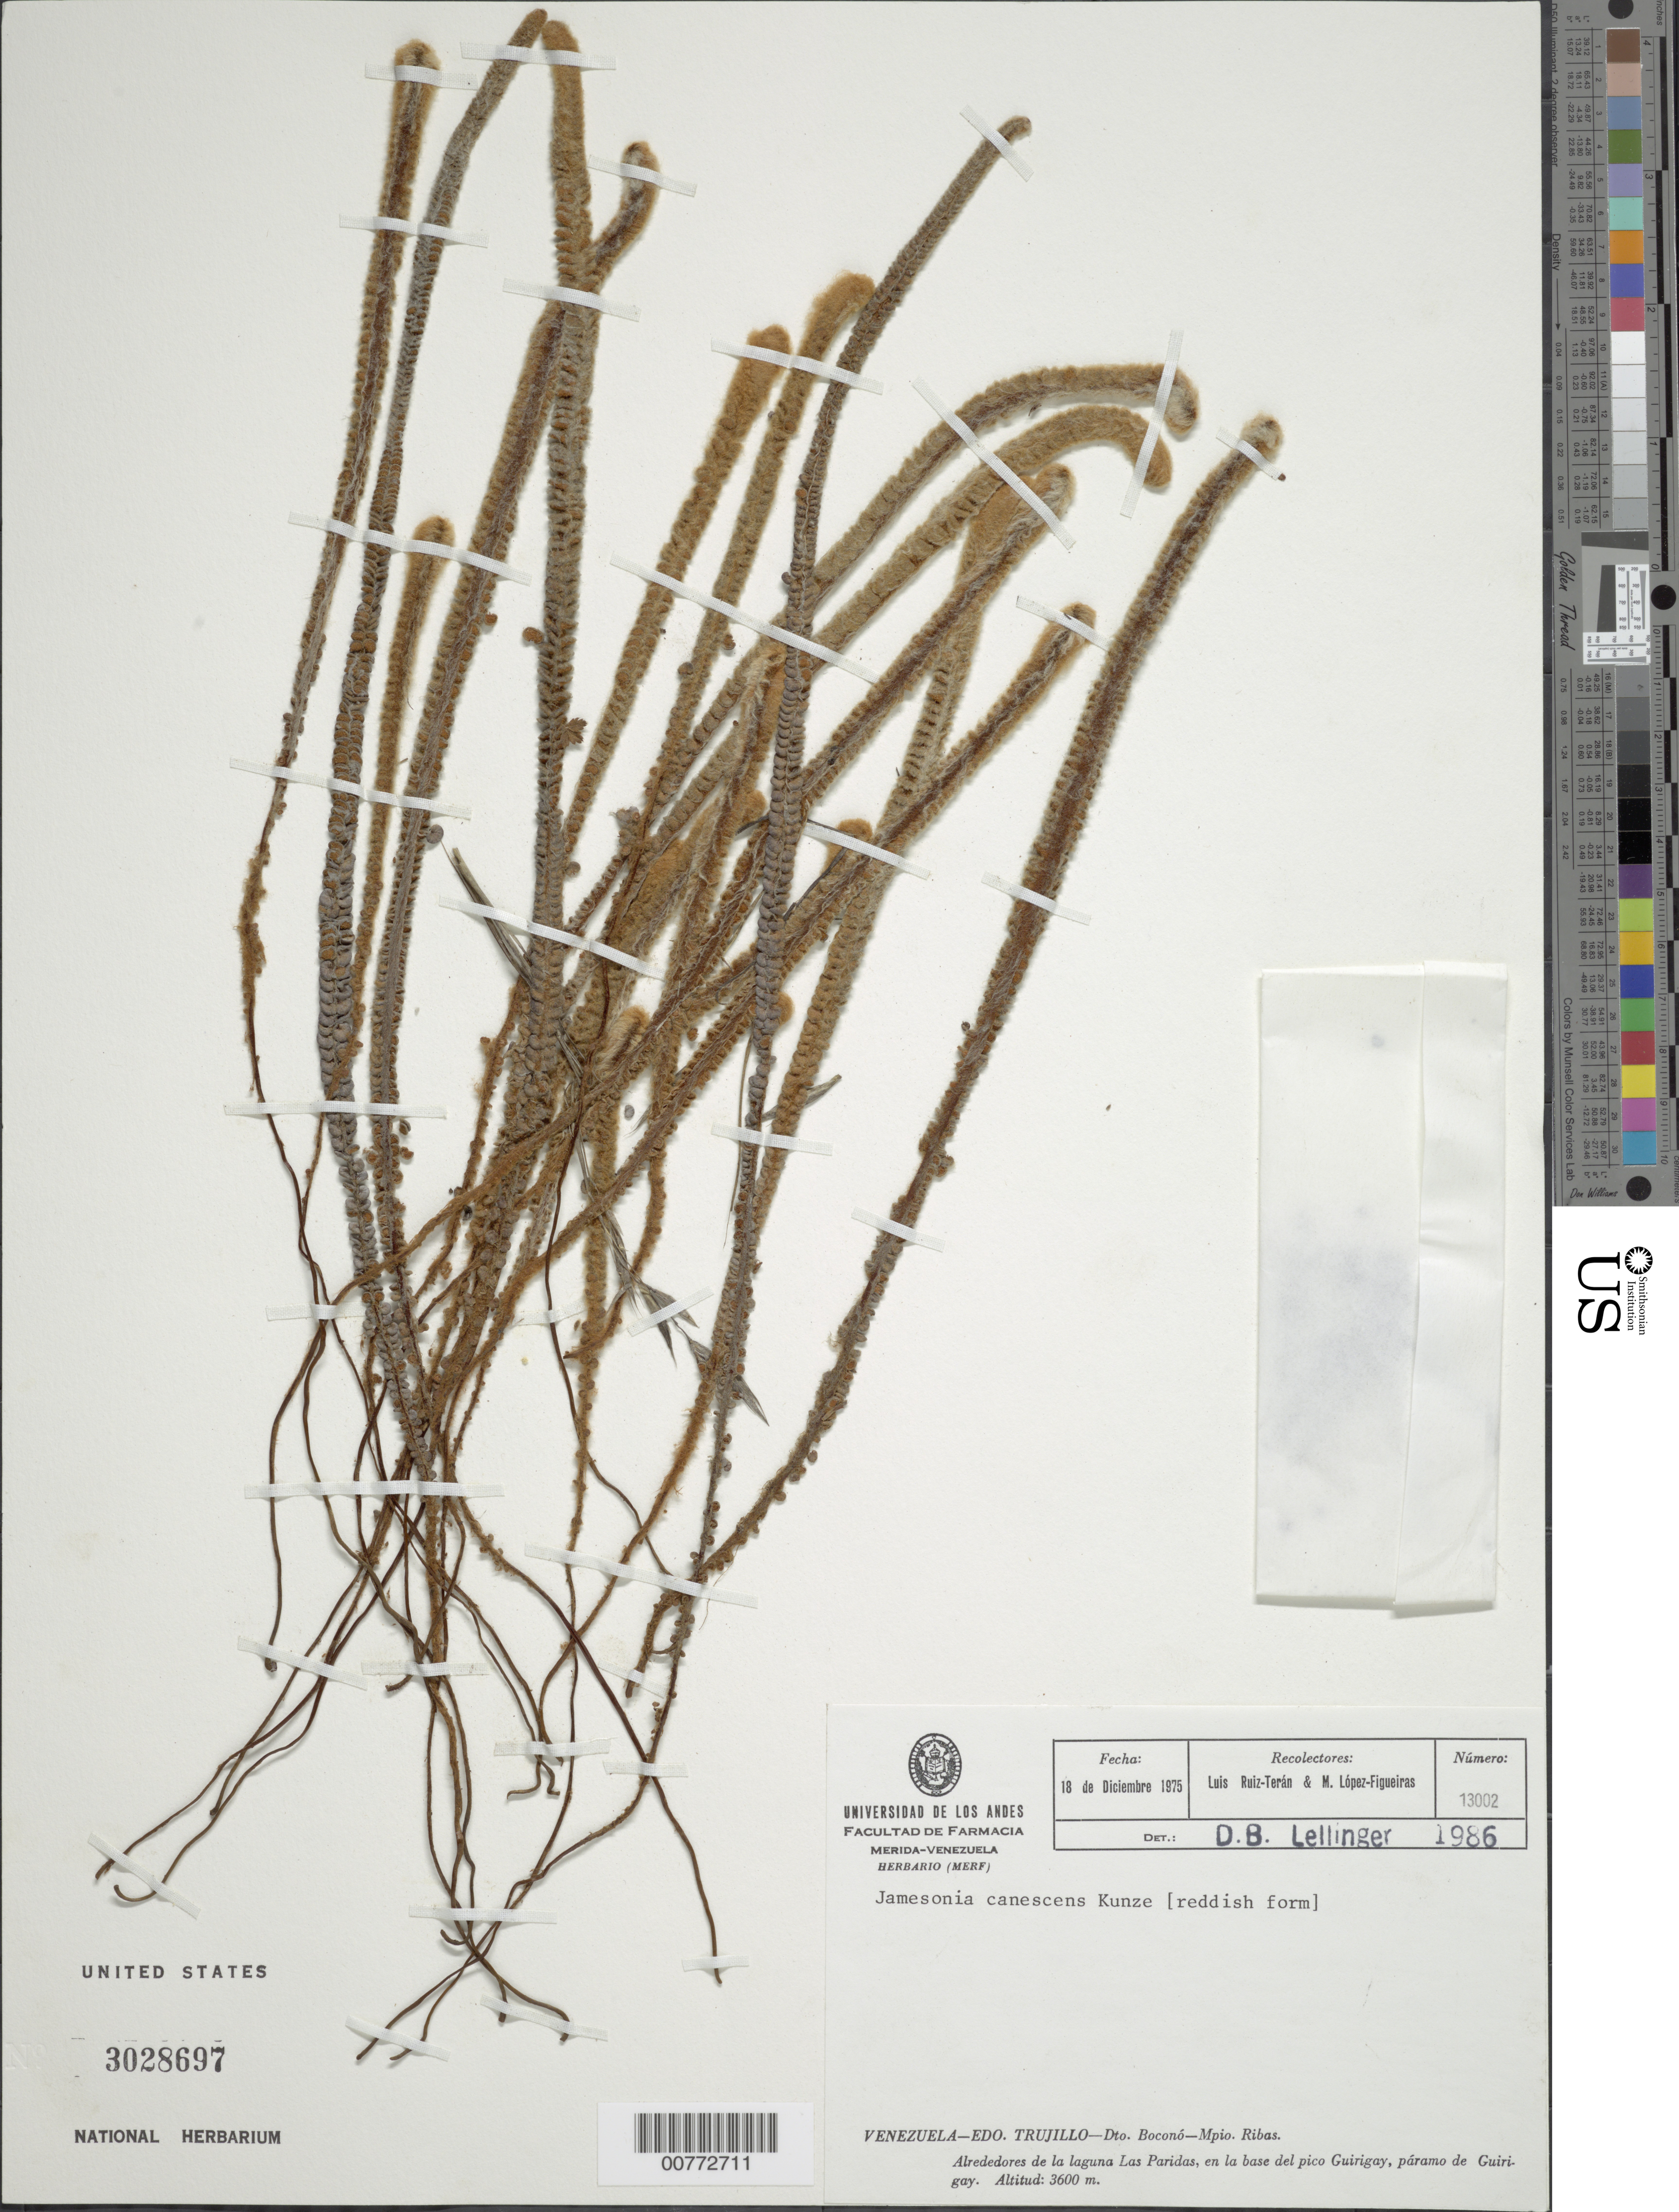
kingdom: Plantae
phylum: Tracheophyta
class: Polypodiopsida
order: Polypodiales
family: Pteridaceae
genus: Jamesonia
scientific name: Jamesonia canescens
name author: Kunze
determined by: Lellinger, David B., (BOT), Smithsonian Institution - National Museum of Natural History (UNITED STATES)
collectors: L. E. Ruíz-Terán & M. López Figueiras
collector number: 13002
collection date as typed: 18 Dec 1975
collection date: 1975-12-18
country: Venezuela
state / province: Trujillo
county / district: Mpio Boconó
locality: Mpio. Ribas. Alrededores de la laguna Las Paridas, en la base del pico Guirigay, páramo de Guirigay.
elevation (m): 3600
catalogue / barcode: US 3028697